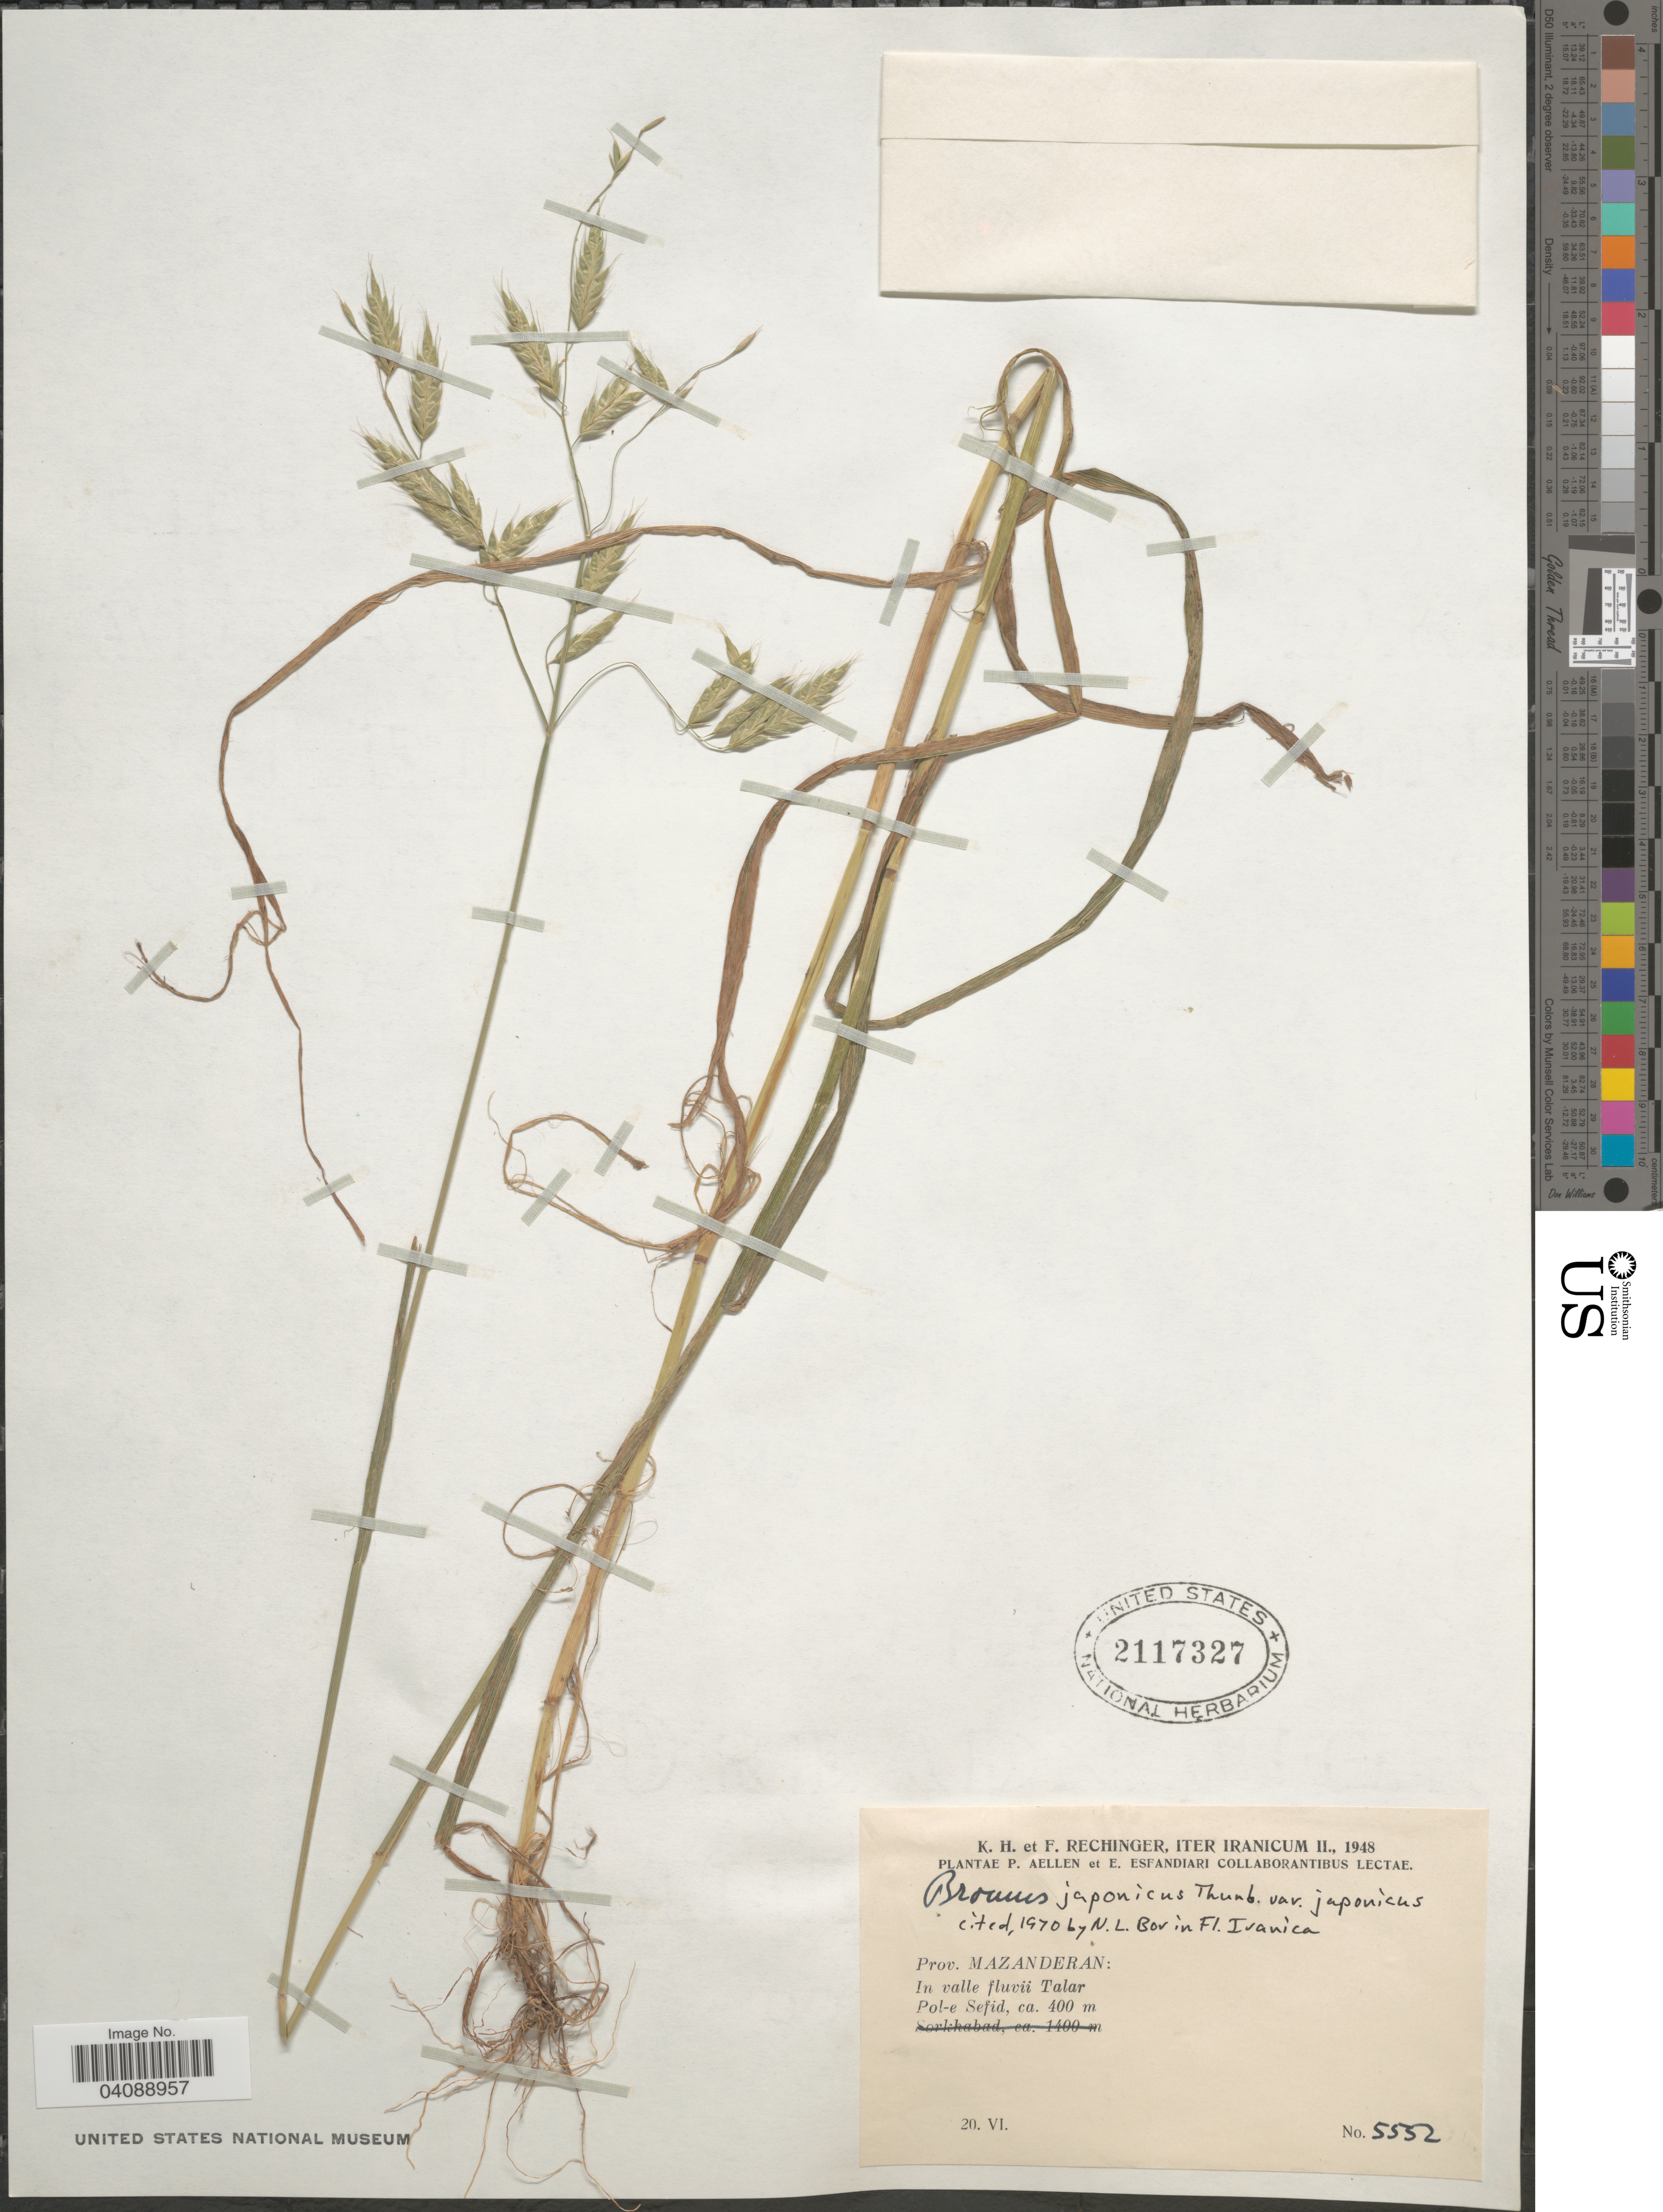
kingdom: Plantae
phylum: Tracheophyta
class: Liliopsida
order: Poales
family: Poaceae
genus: Bromus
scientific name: Bromus japonicus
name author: Houtt.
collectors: K. H. Rechinger & F. Rechinger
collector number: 5552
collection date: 1948-06-20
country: Iran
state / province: Mazandaran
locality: Iter Iranicum II., 1948. Prov. Mazanderan: In valle fluvii Talar. Pol-e Sefid.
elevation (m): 400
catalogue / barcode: US 2117327